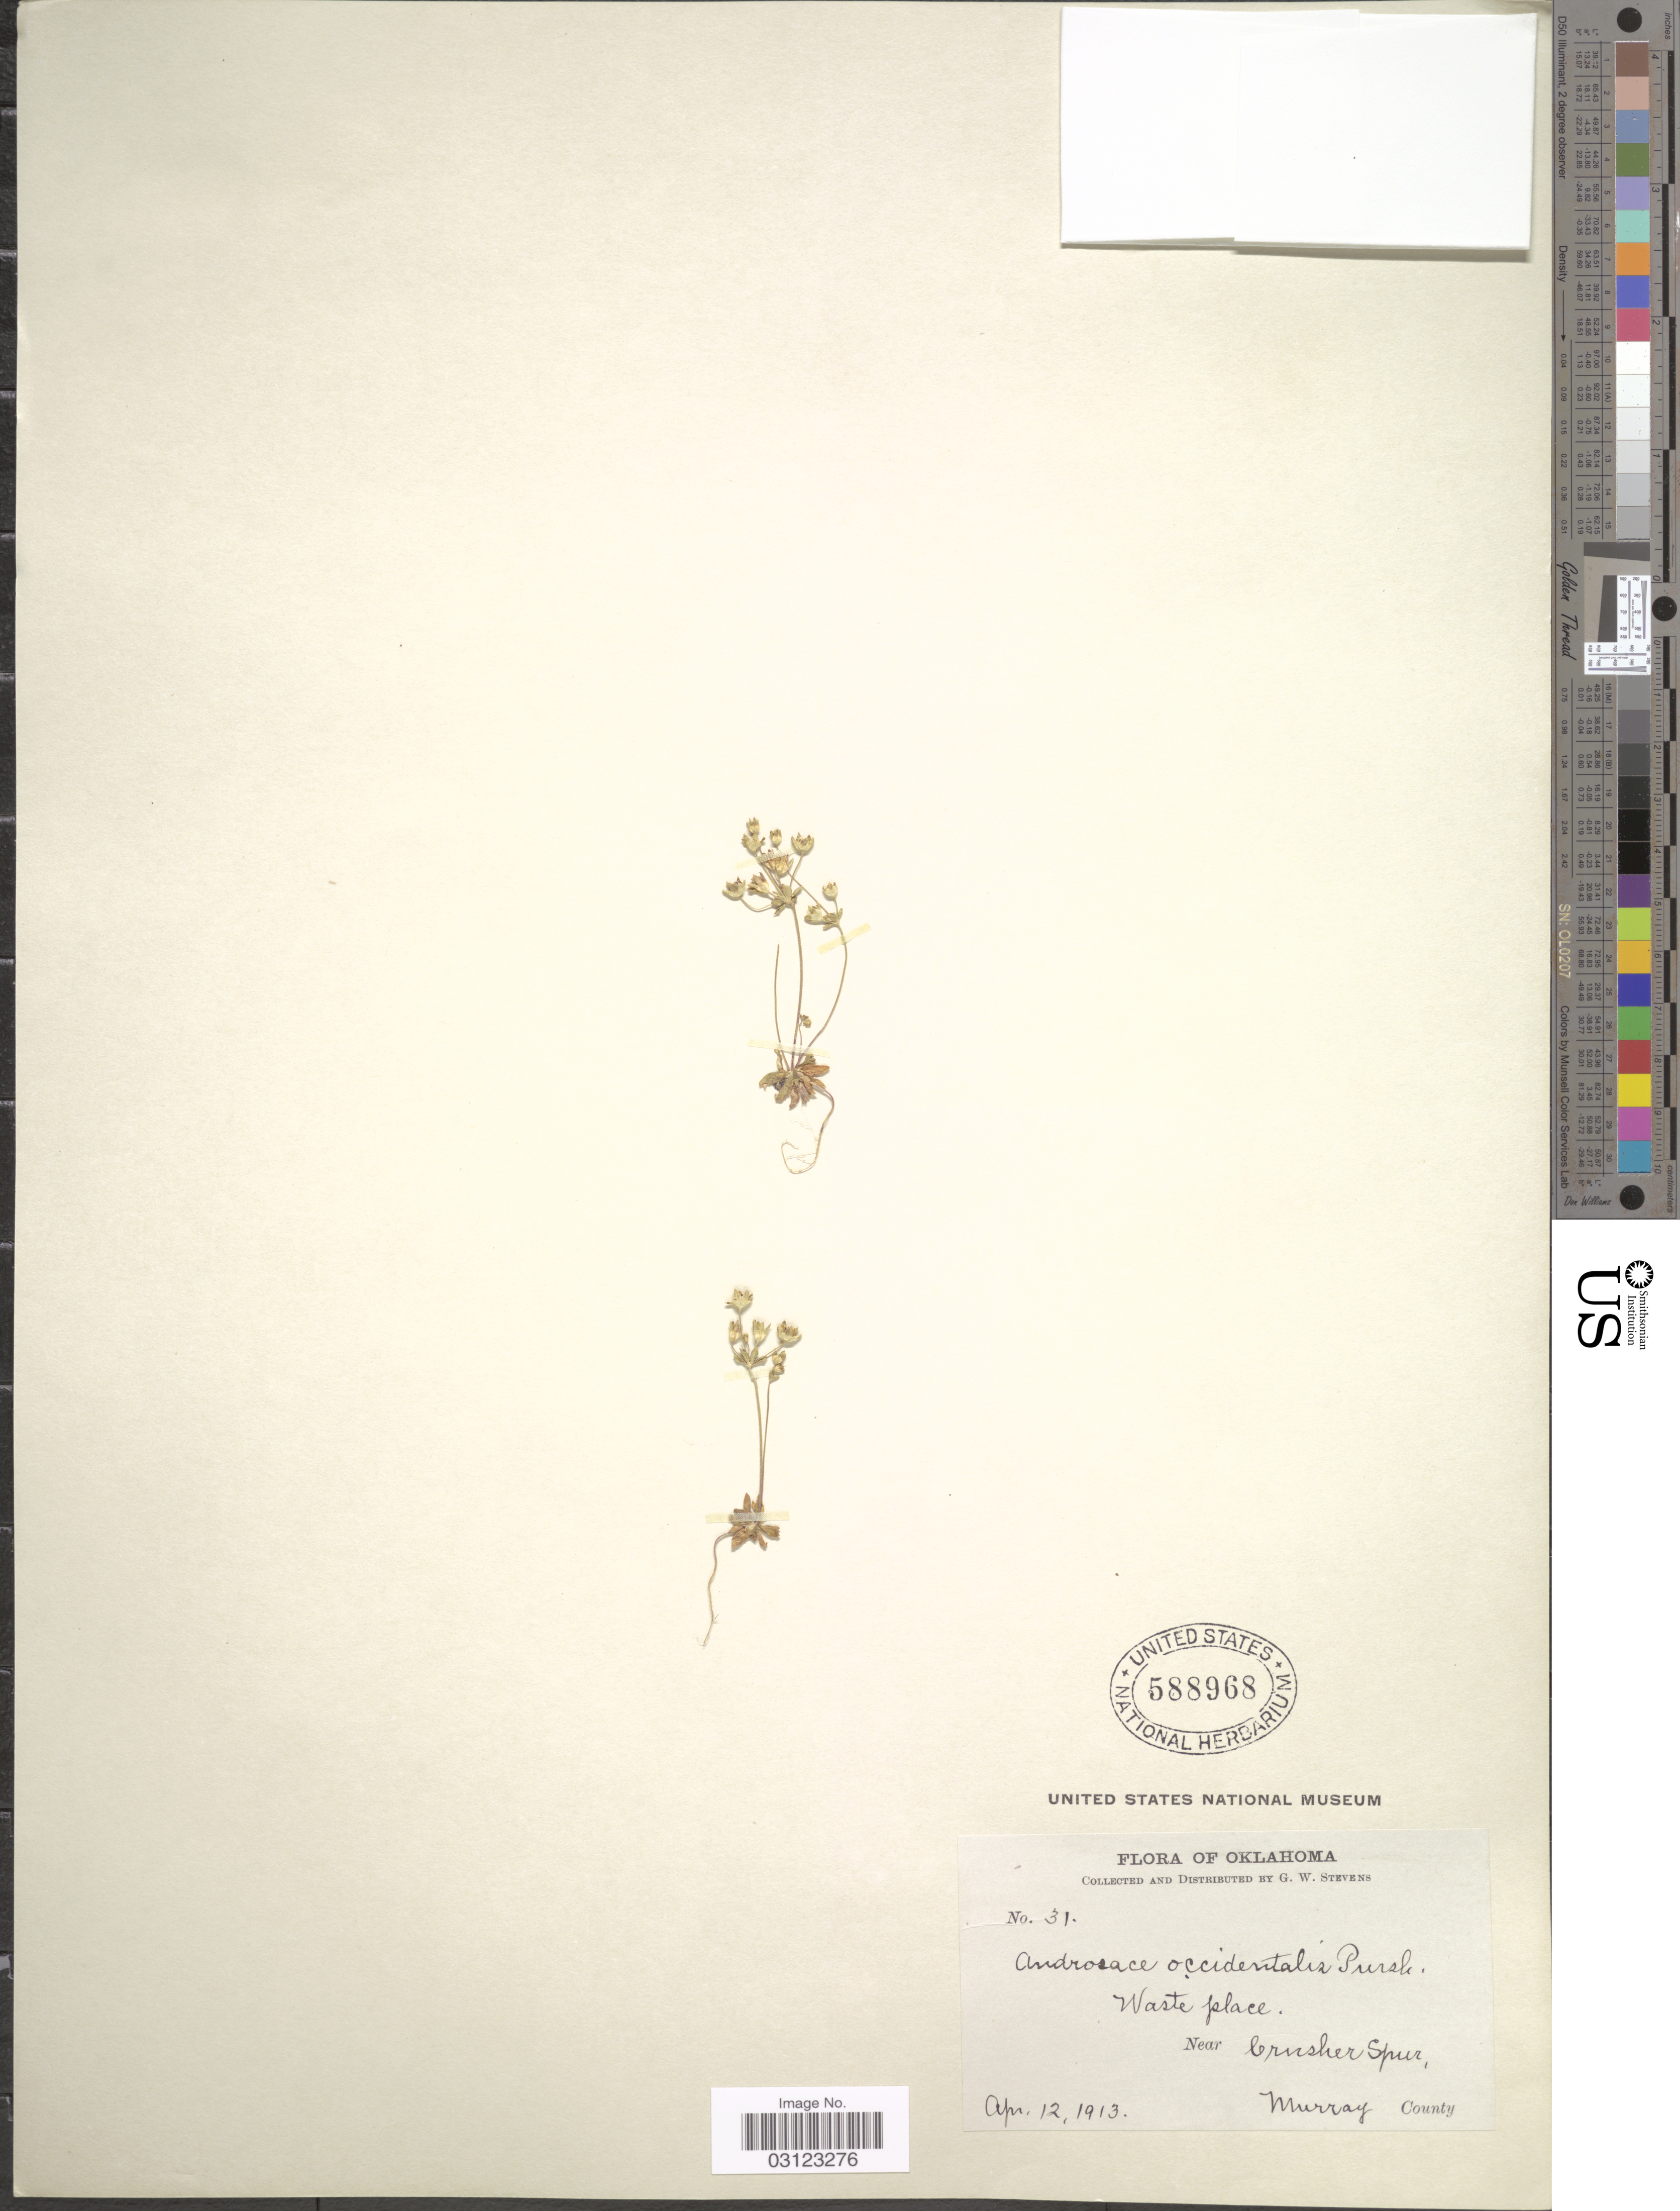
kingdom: Plantae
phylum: Tracheophyta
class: Magnoliopsida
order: Ericales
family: Primulaceae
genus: Androsace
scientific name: Androsace occidentalis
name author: (Pursh) Pursh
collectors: G. W. Stevens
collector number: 31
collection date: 1913-04-12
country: United States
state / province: Oklahoma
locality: Near Crusher Spur, Murray County.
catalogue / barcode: US 588968